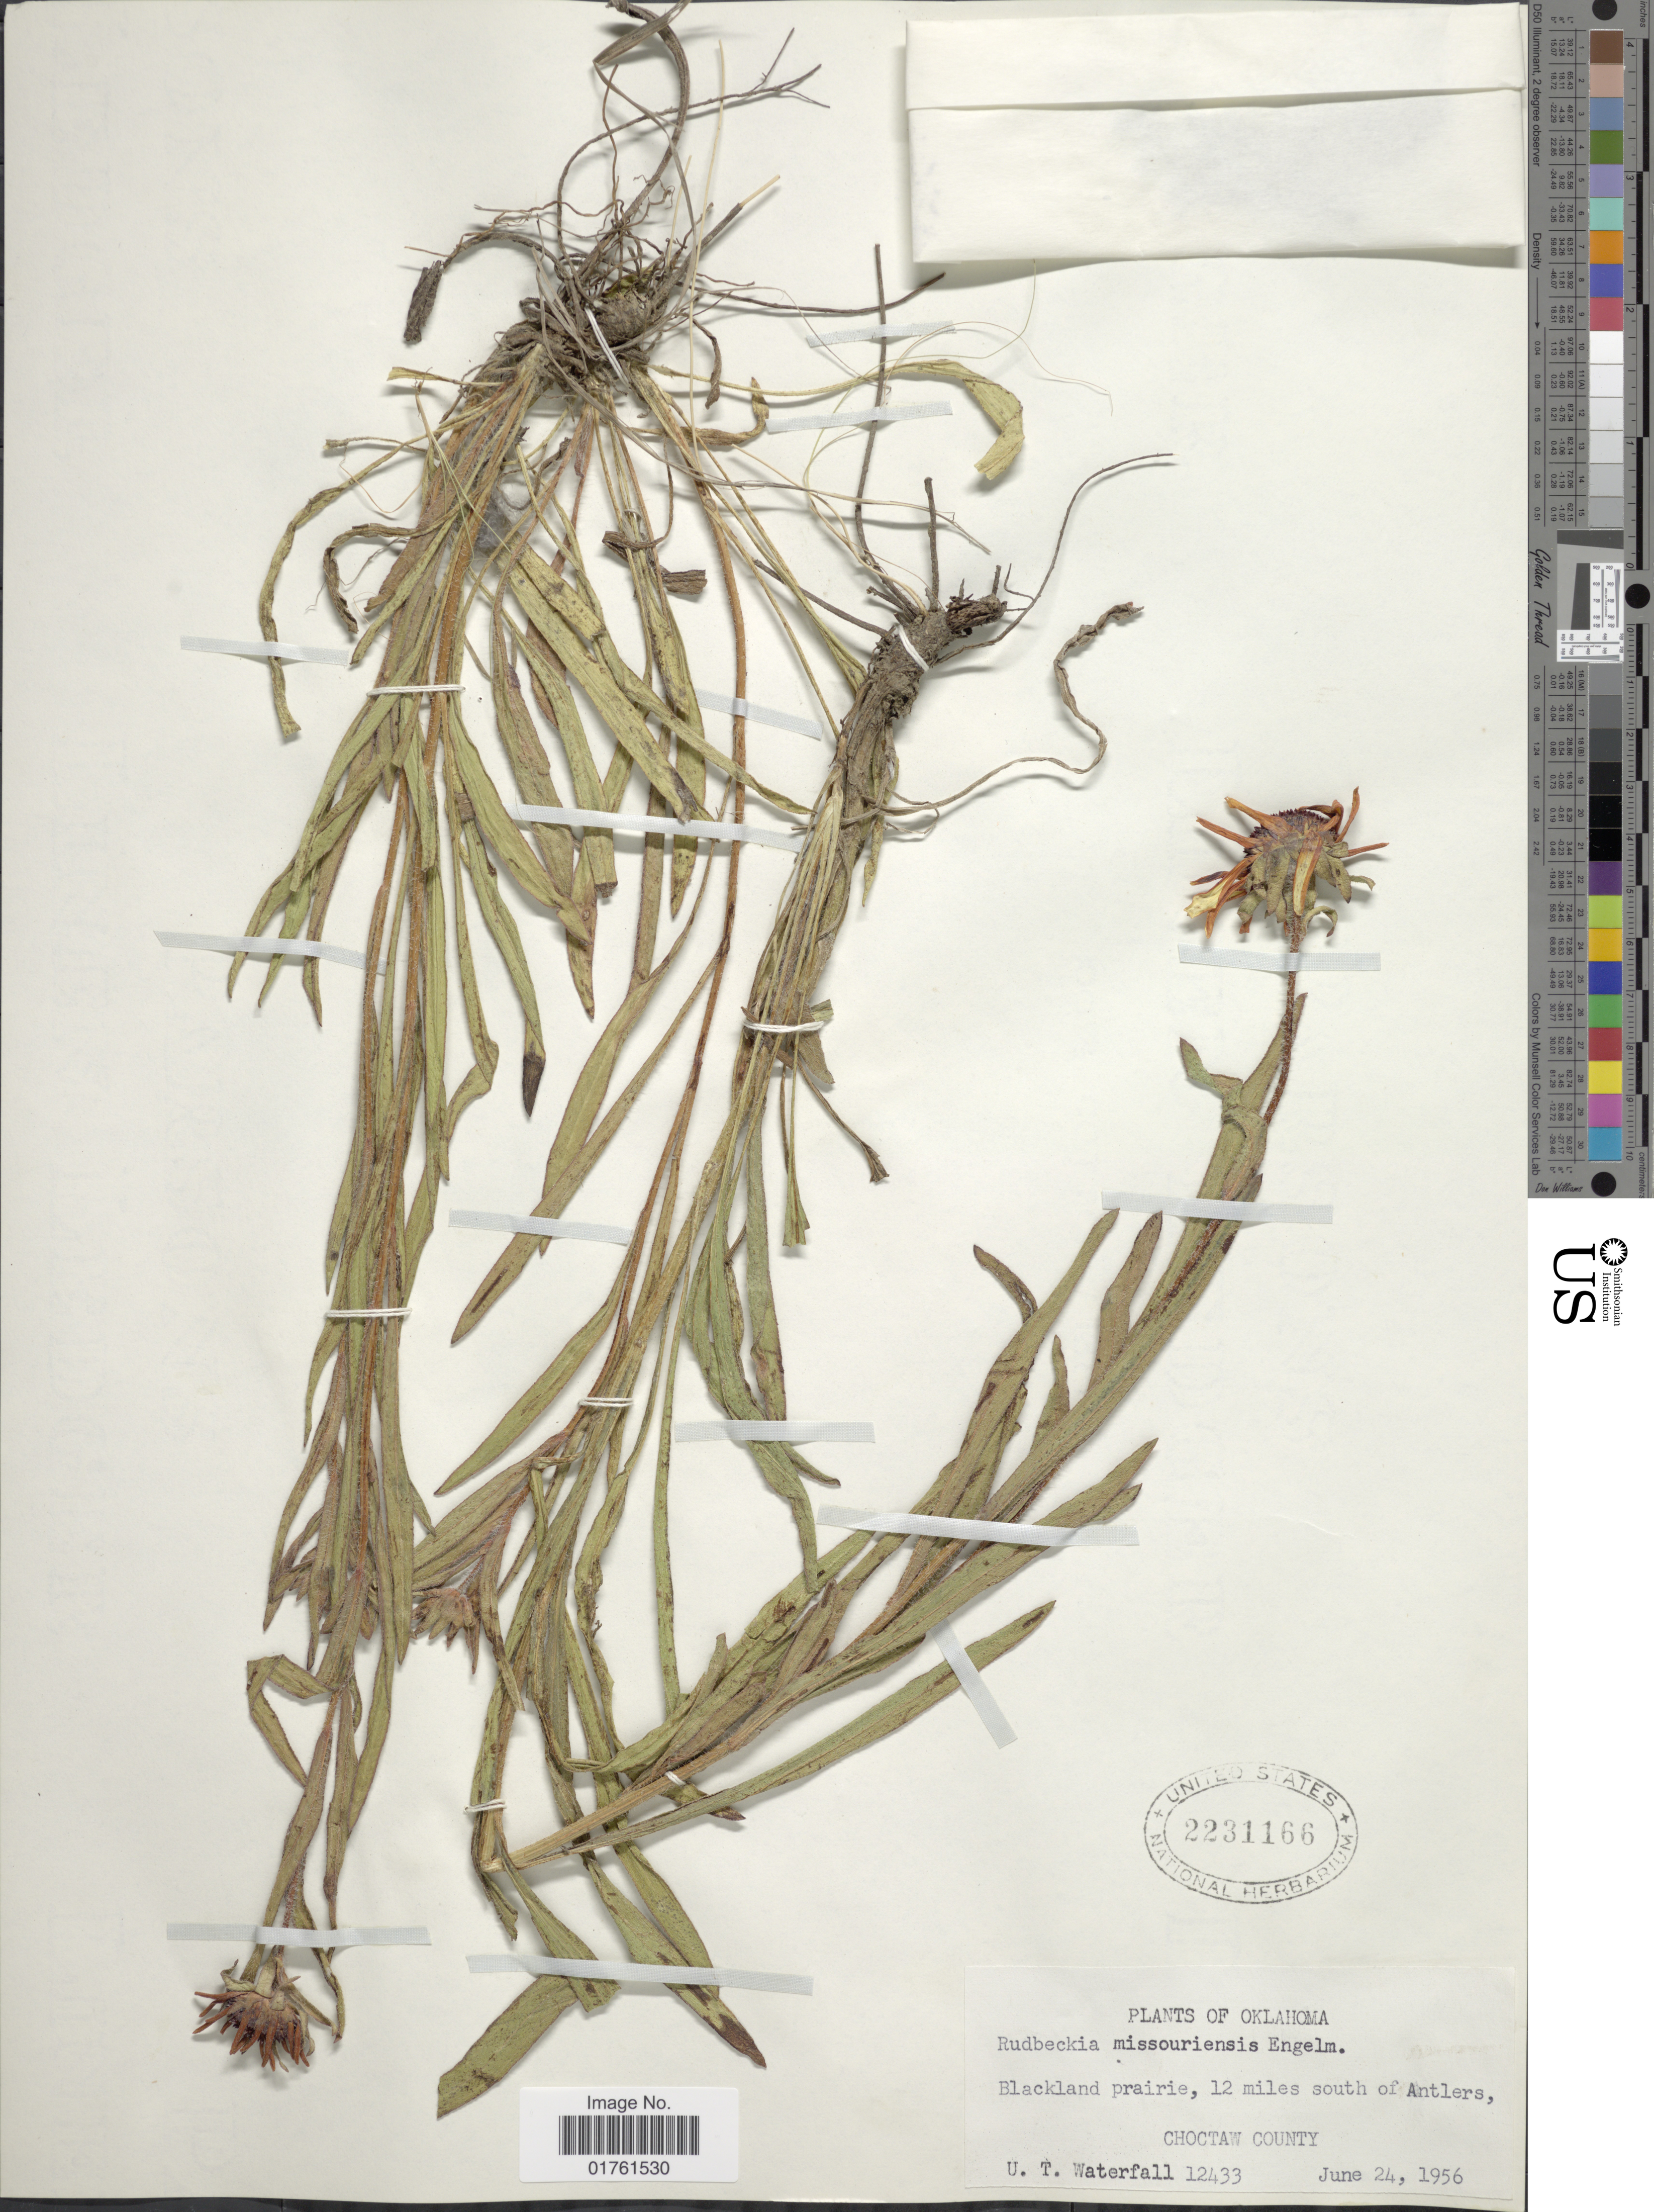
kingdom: Plantae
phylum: Tracheophyta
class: Magnoliopsida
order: Asterales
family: Asteraceae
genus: Rudbeckia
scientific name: Rudbeckia missouriensis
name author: Engelm. ex C.L. Boynton & Beadle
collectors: U. T. Waterfall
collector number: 12433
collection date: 1956-06-24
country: United States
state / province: Oklahoma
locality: Blackland prairie, 12 miles south of Antlers, Choctaw County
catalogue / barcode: US 2231166